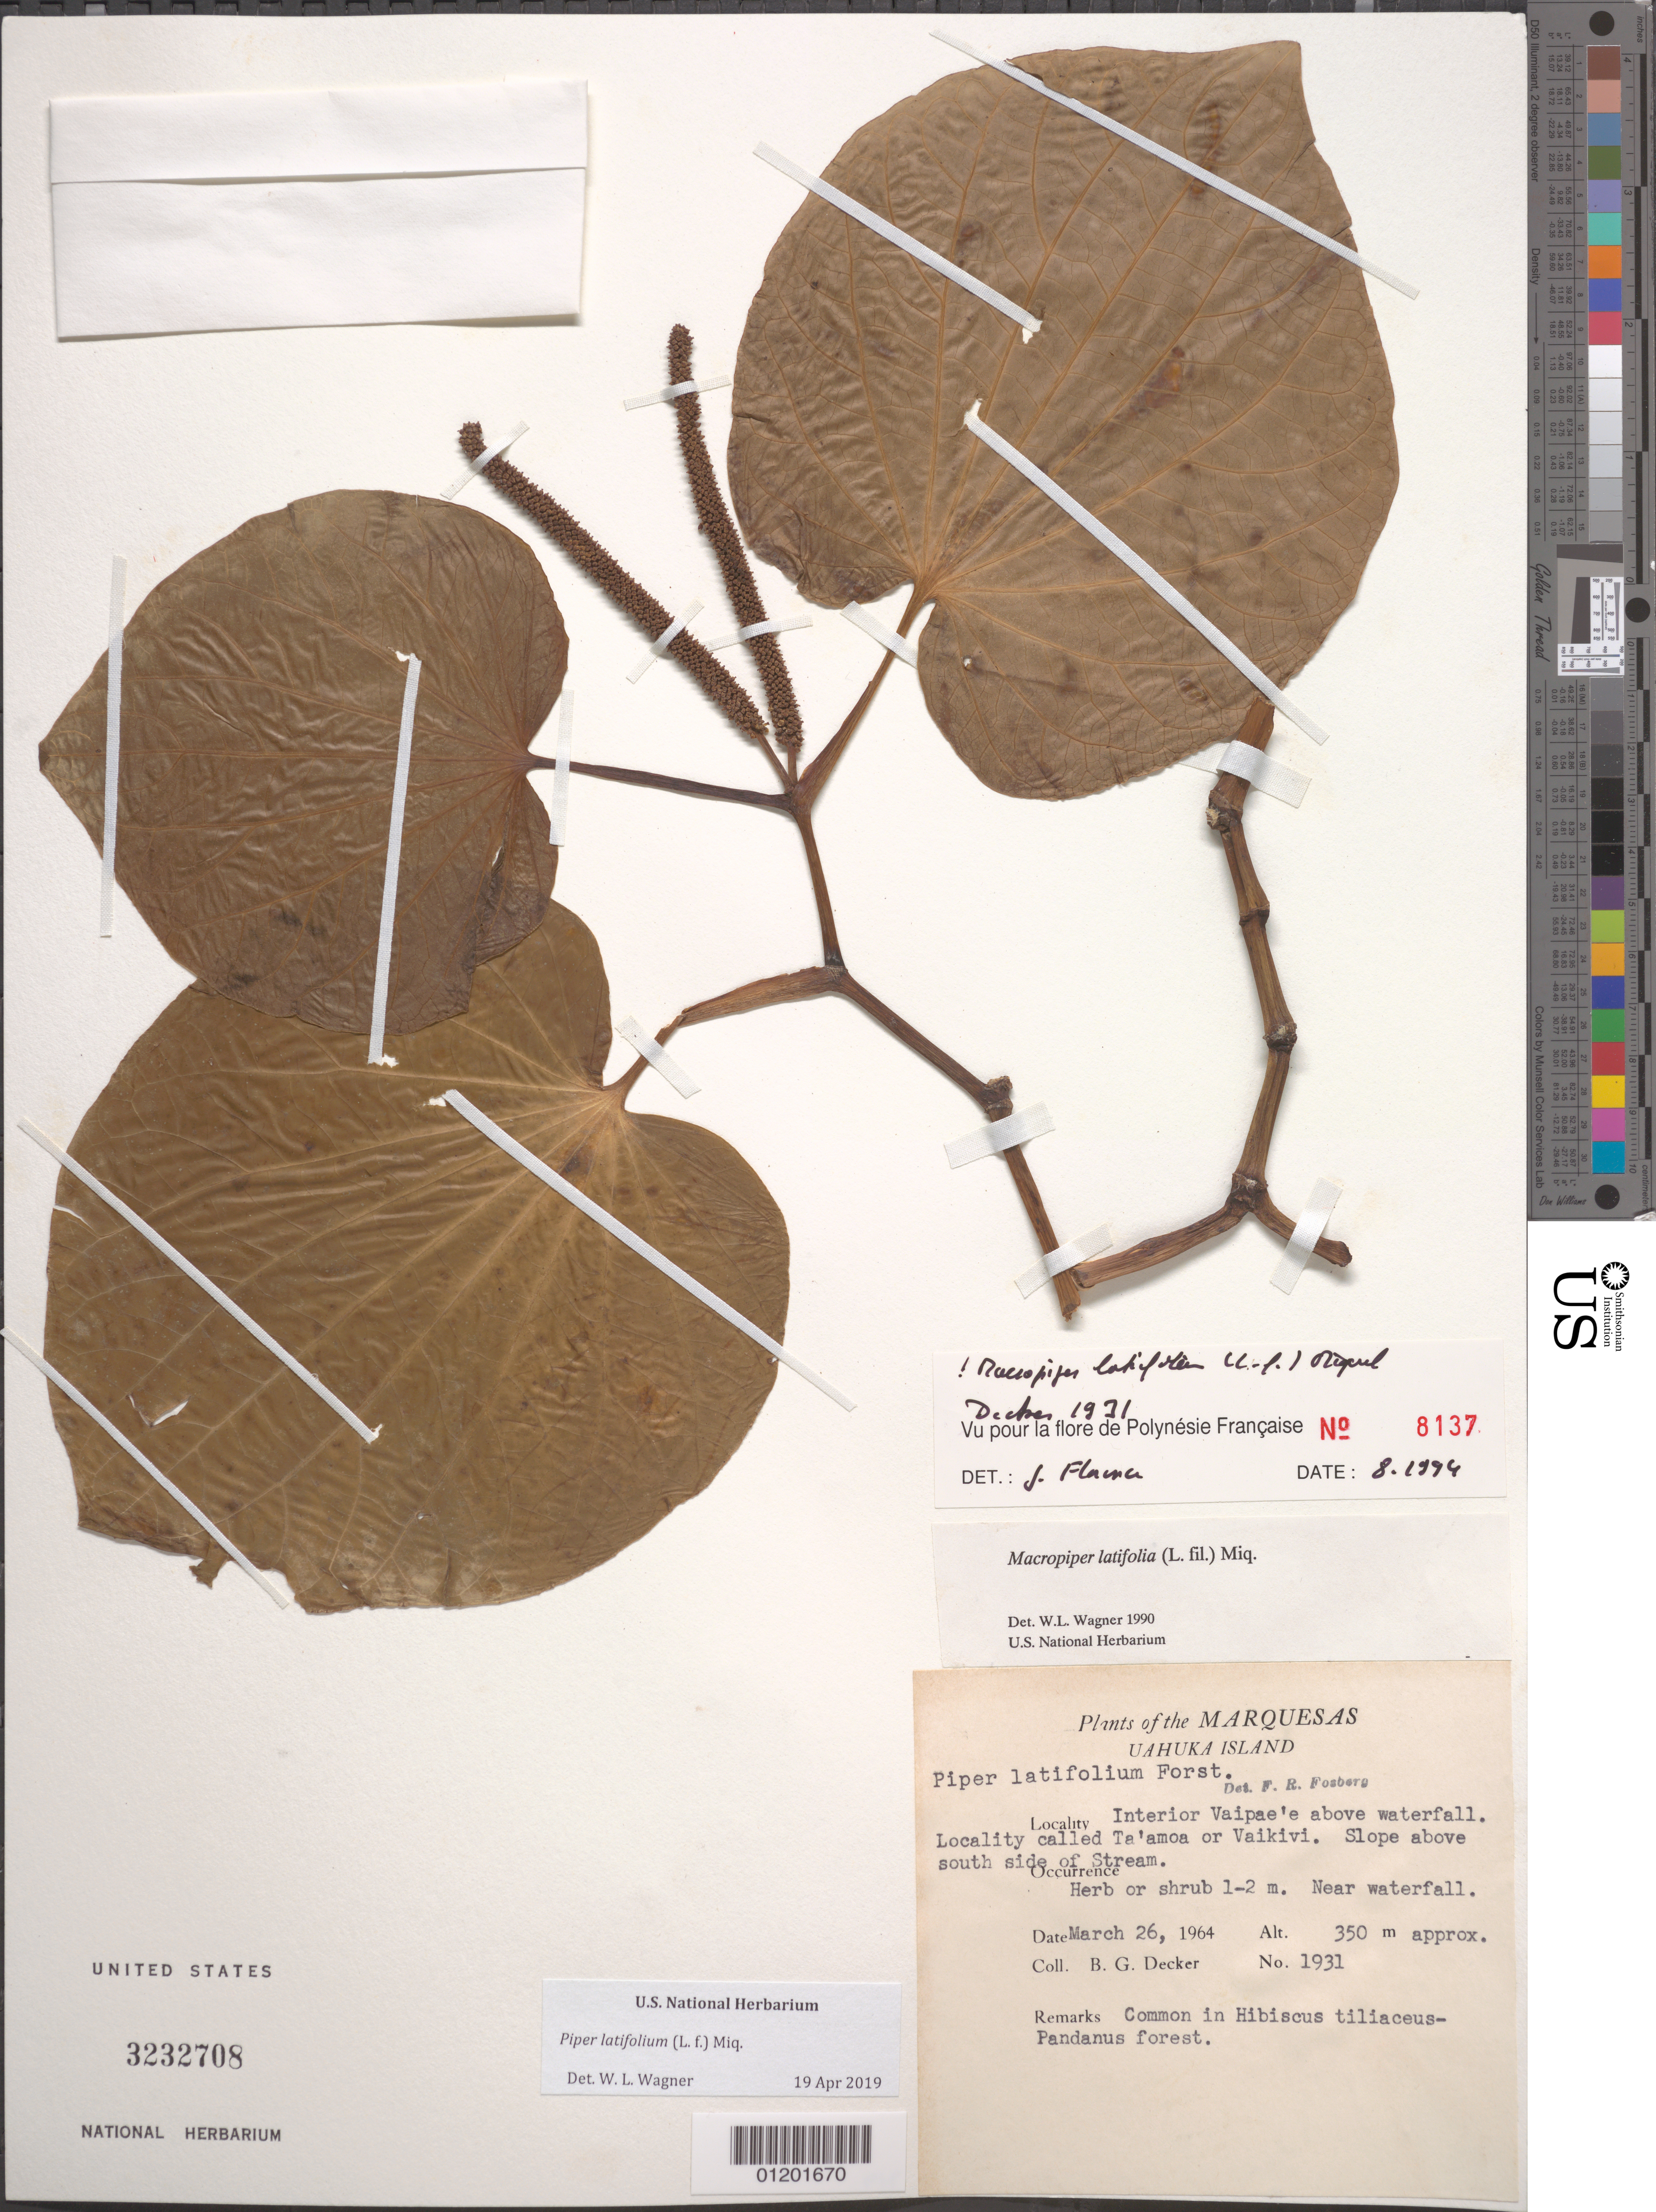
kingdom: Plantae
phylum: Tracheophyta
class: Magnoliopsida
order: Piperales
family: Piperaceae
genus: Piper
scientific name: Piper latifolium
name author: L. f.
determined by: Wagner, W. L., (BOT), Smithsonian Institution - National Museum of Natural History (UNITED STATES)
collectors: B. G. Decker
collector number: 1931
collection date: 1964-03-26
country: French Polynesia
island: Ua Huka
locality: interior Vaipae'e above waterfall, locality called Ta'amoa or Vaikivi, slope above S side of stream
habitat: Hibiscus-Pandanus forest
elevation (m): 350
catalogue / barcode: US 3232708